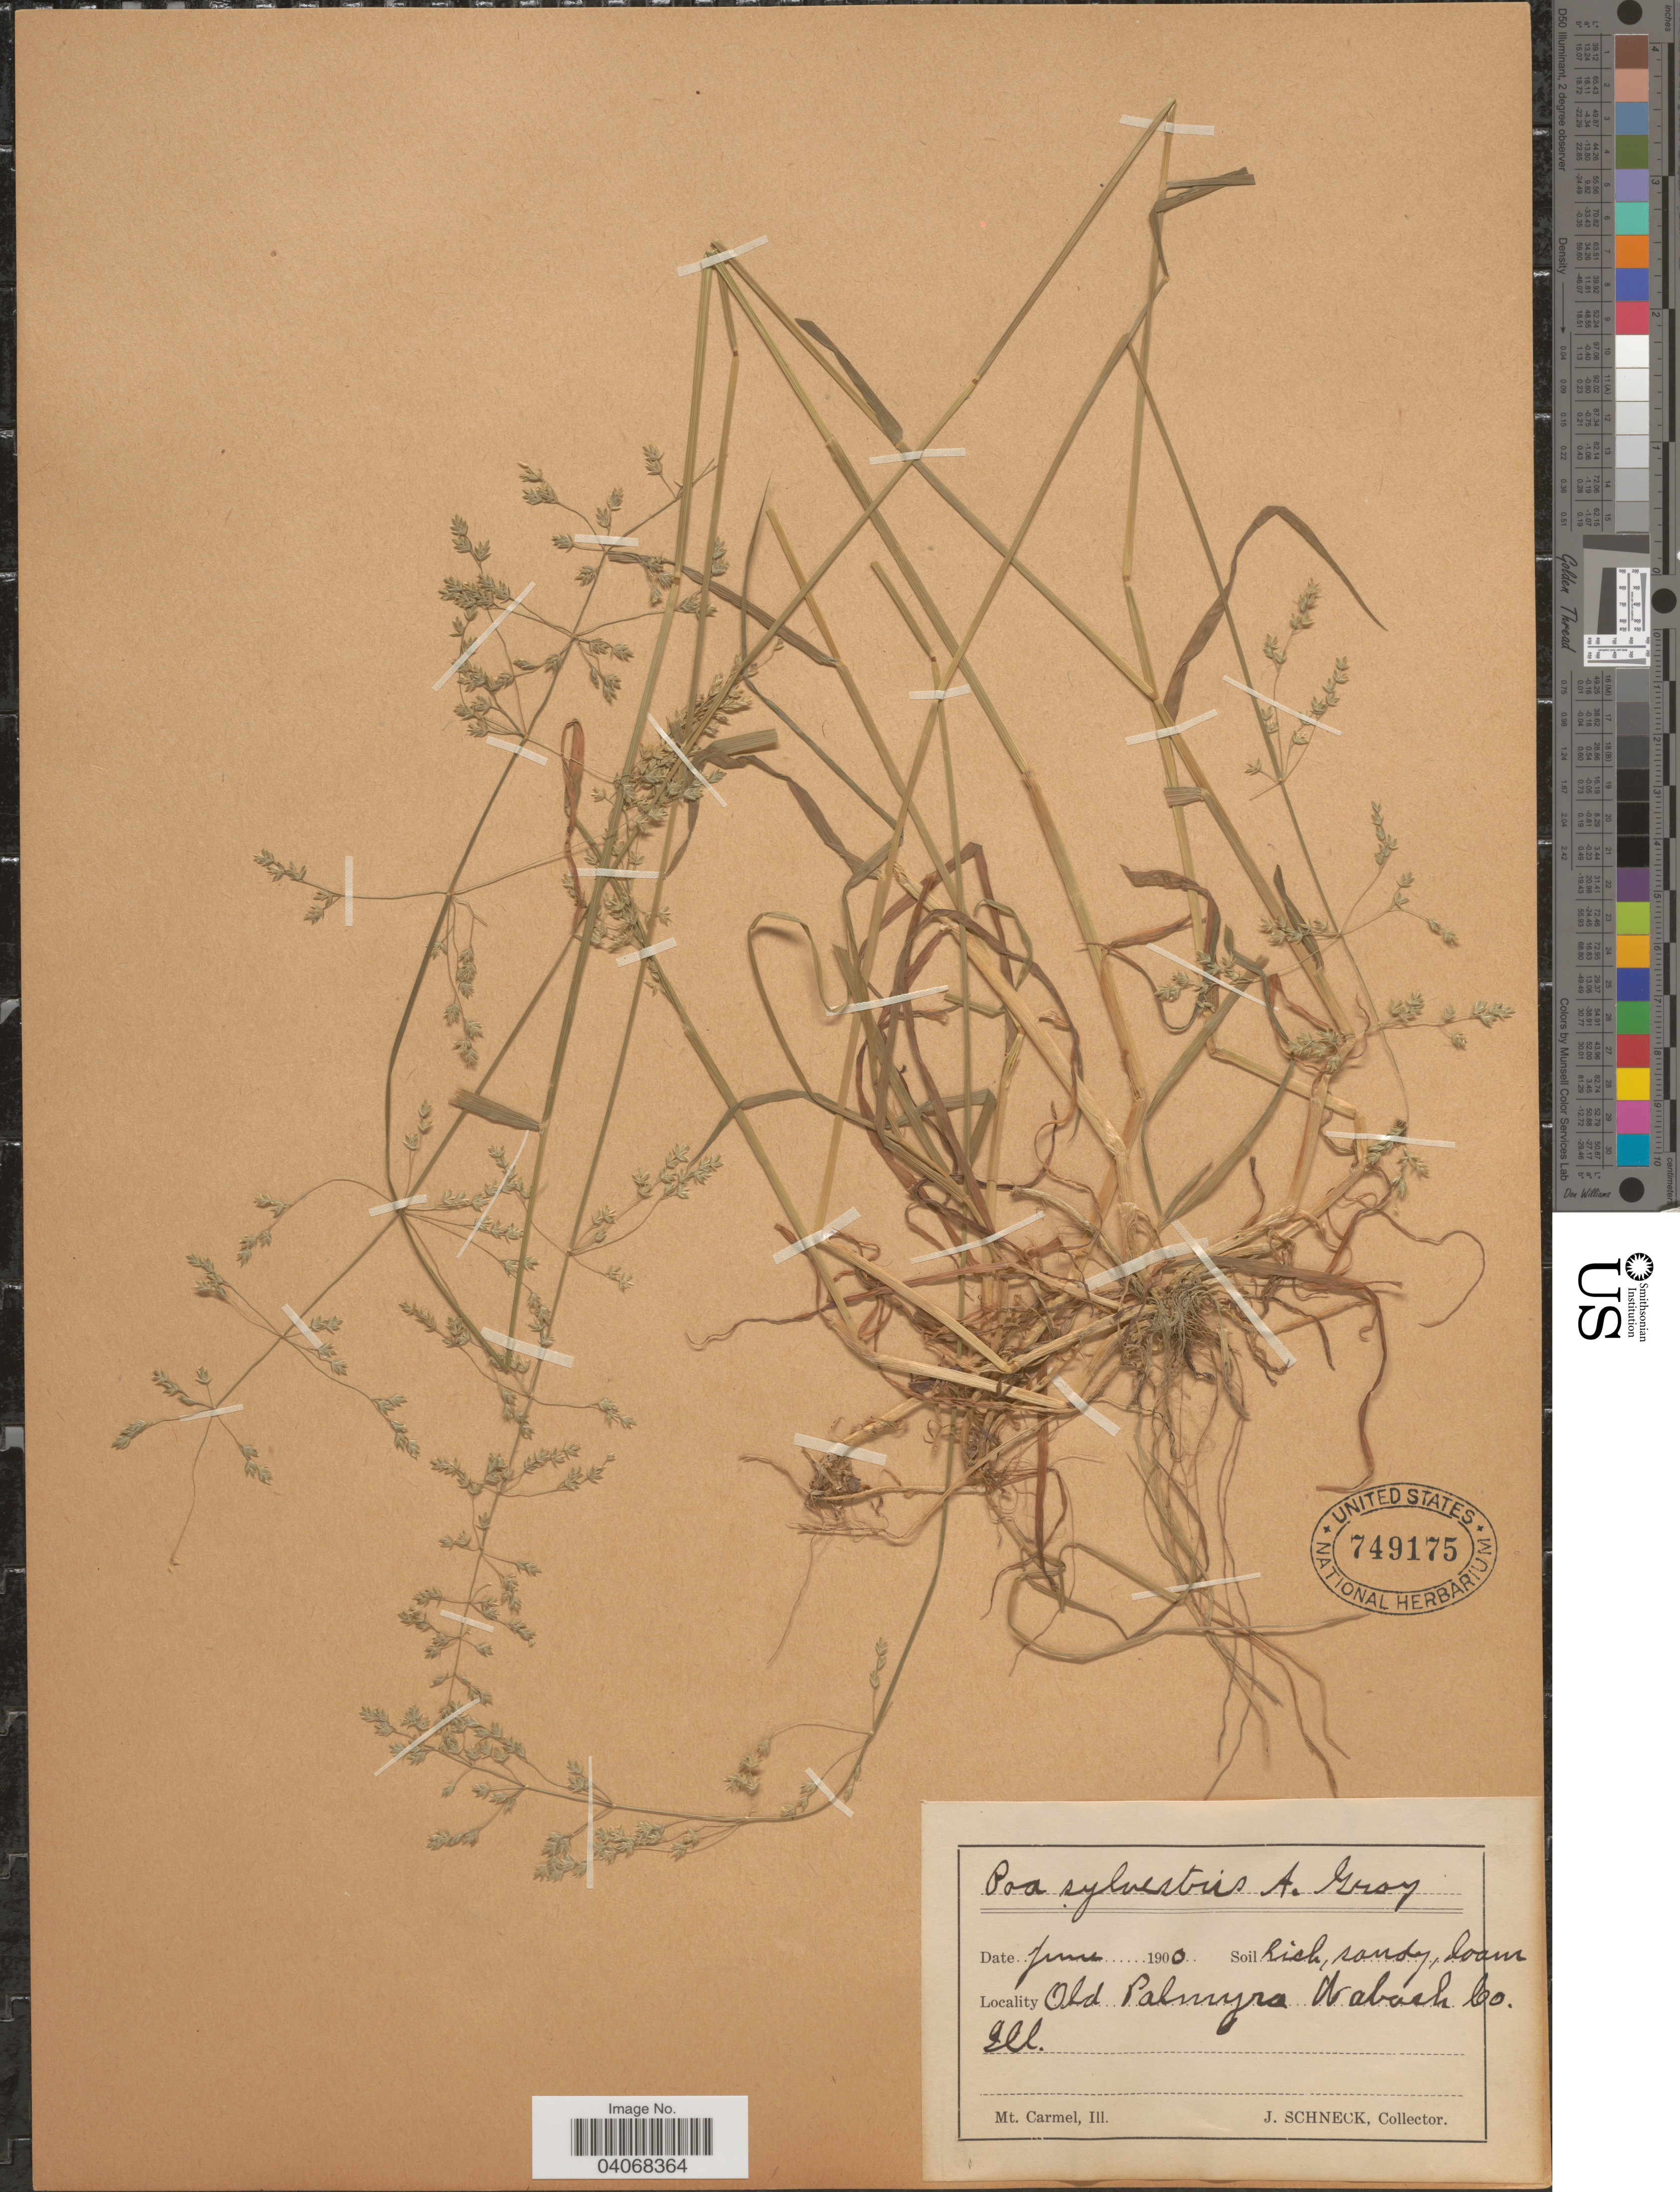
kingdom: Plantae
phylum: Tracheophyta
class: Liliopsida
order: Poales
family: Poaceae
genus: Poa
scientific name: Poa sylvestris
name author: A. Gray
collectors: J. Schneck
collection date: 1900-06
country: United States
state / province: Illinois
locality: Old Palmyra Wabasch Co.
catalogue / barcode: US 749175